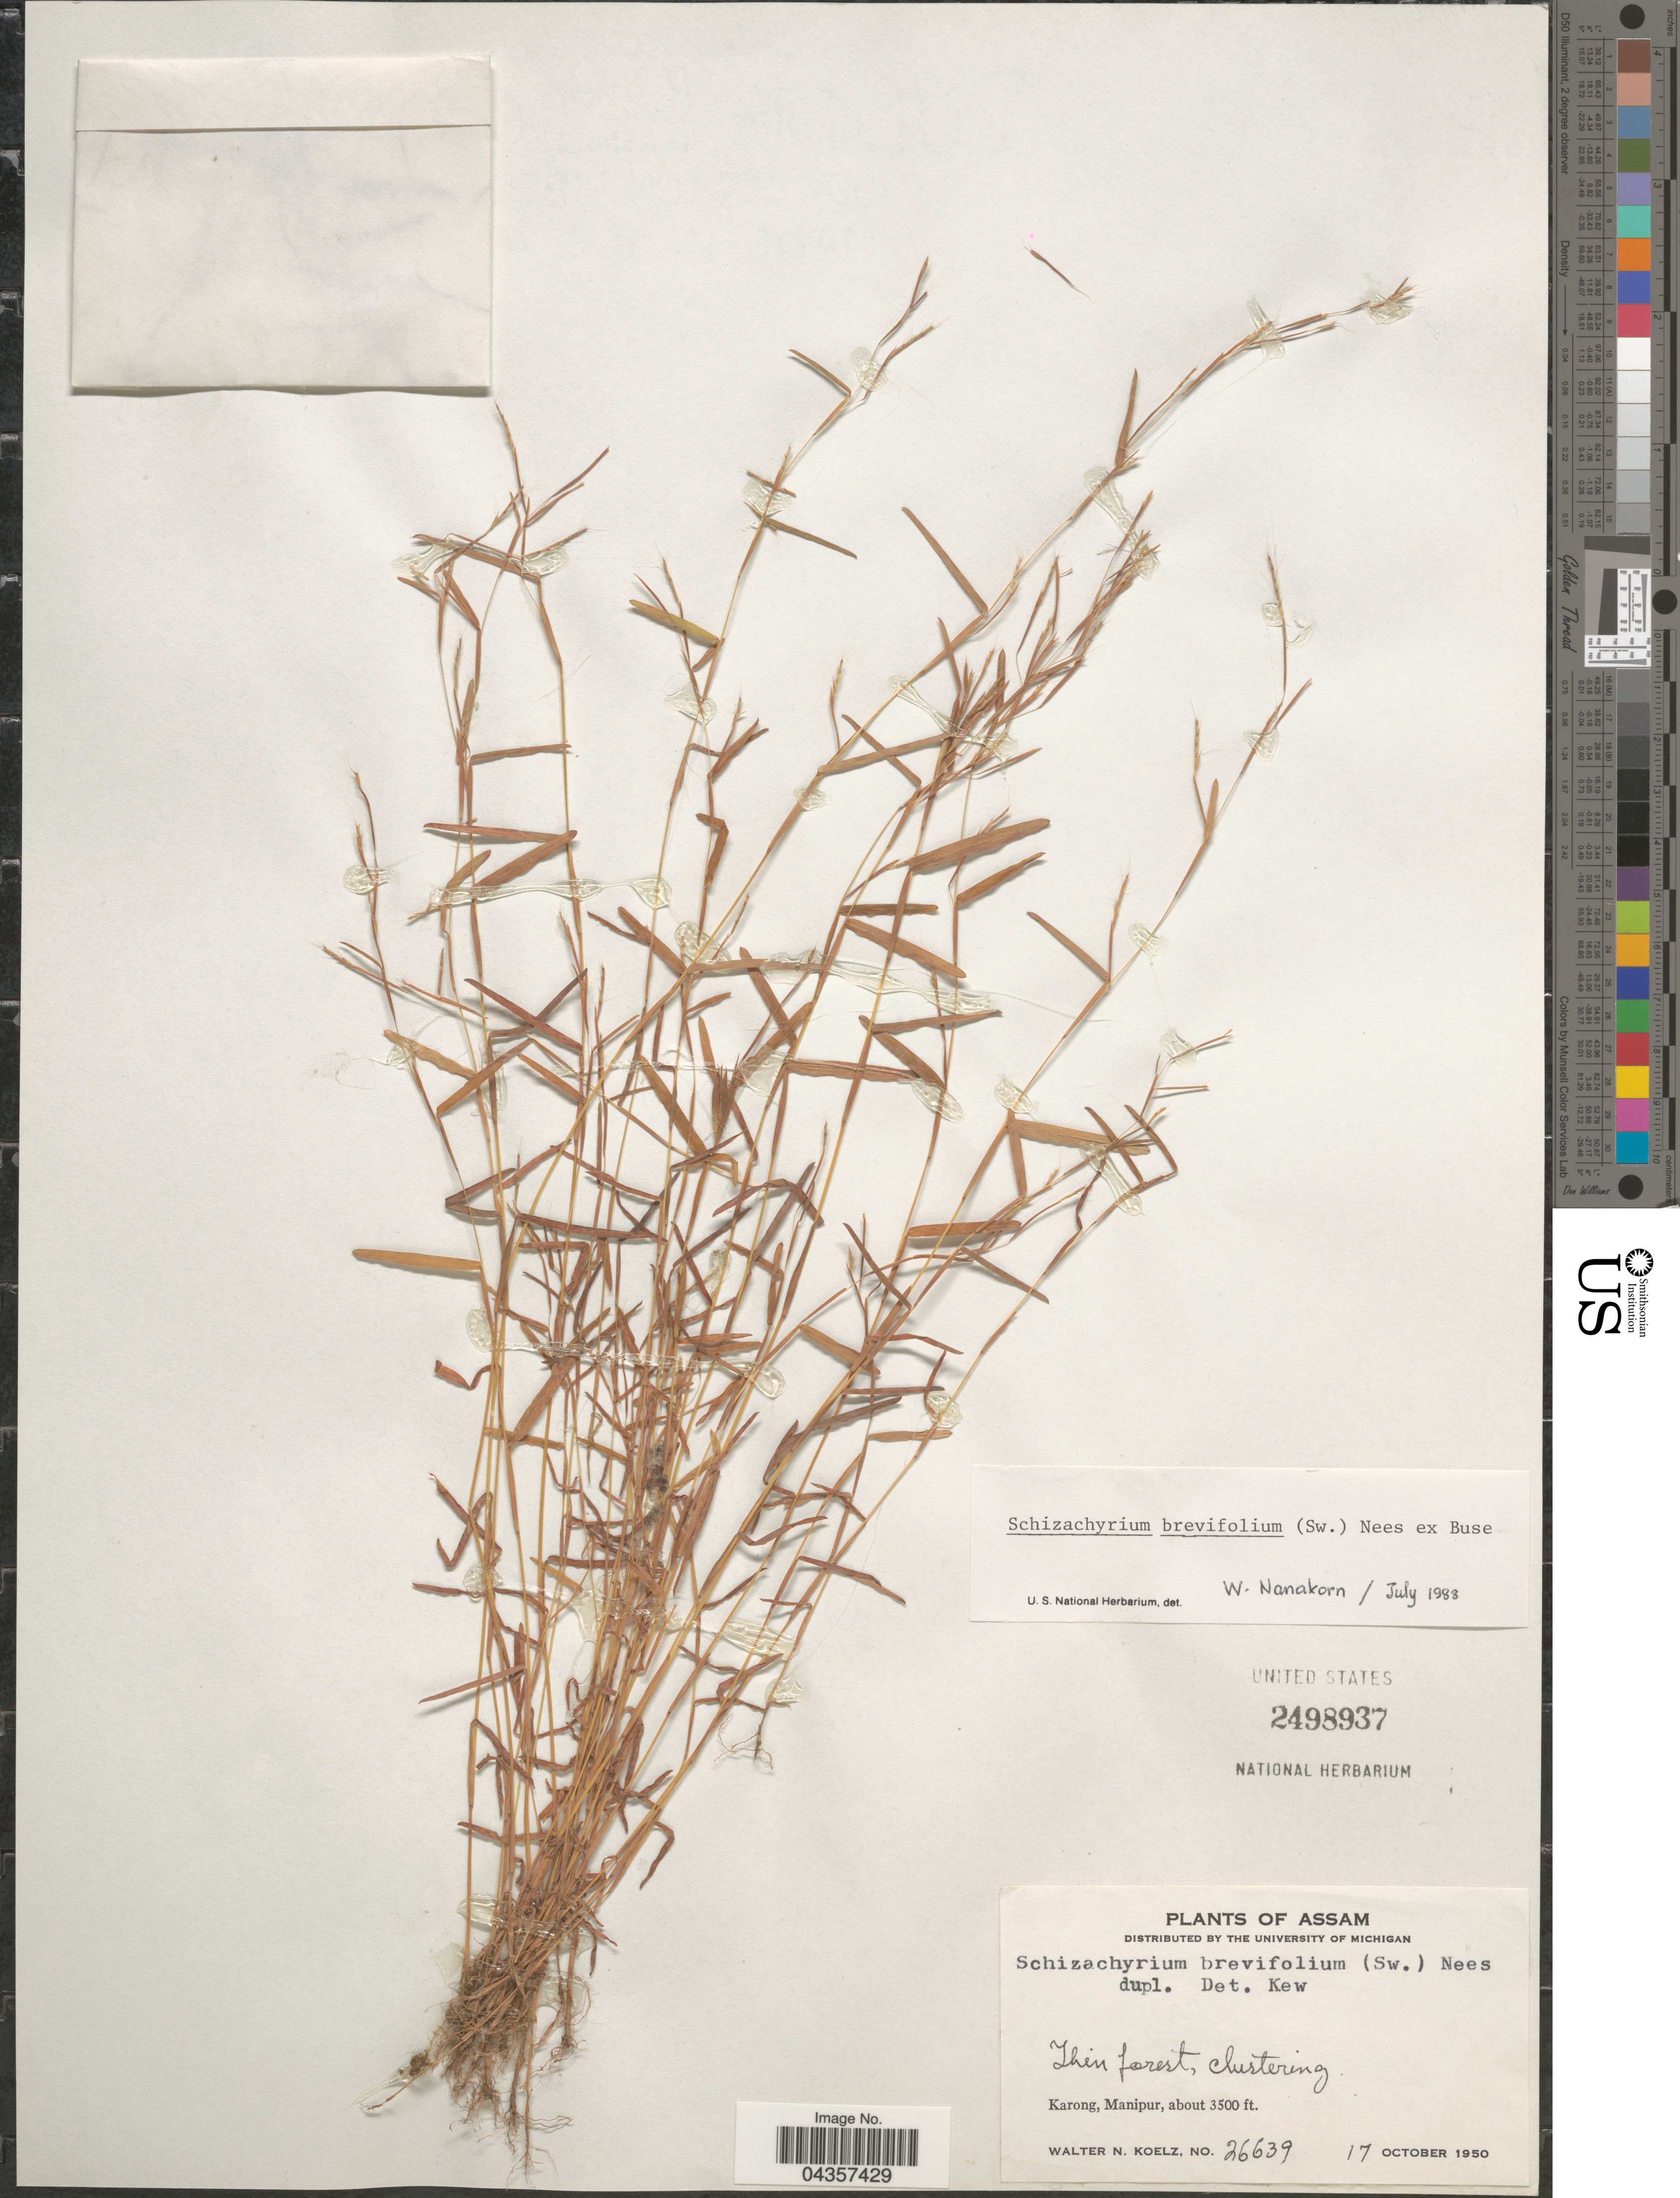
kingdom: Plantae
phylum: Tracheophyta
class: Liliopsida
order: Poales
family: Poaceae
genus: Schizachyrium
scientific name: Schizachyrium brevifolium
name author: (Sw.) Nees ex Büse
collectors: W. N. Koelz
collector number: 26639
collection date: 1950-10-17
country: India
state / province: Manipur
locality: Karong, Manipur.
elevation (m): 1067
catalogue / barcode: US 2498937